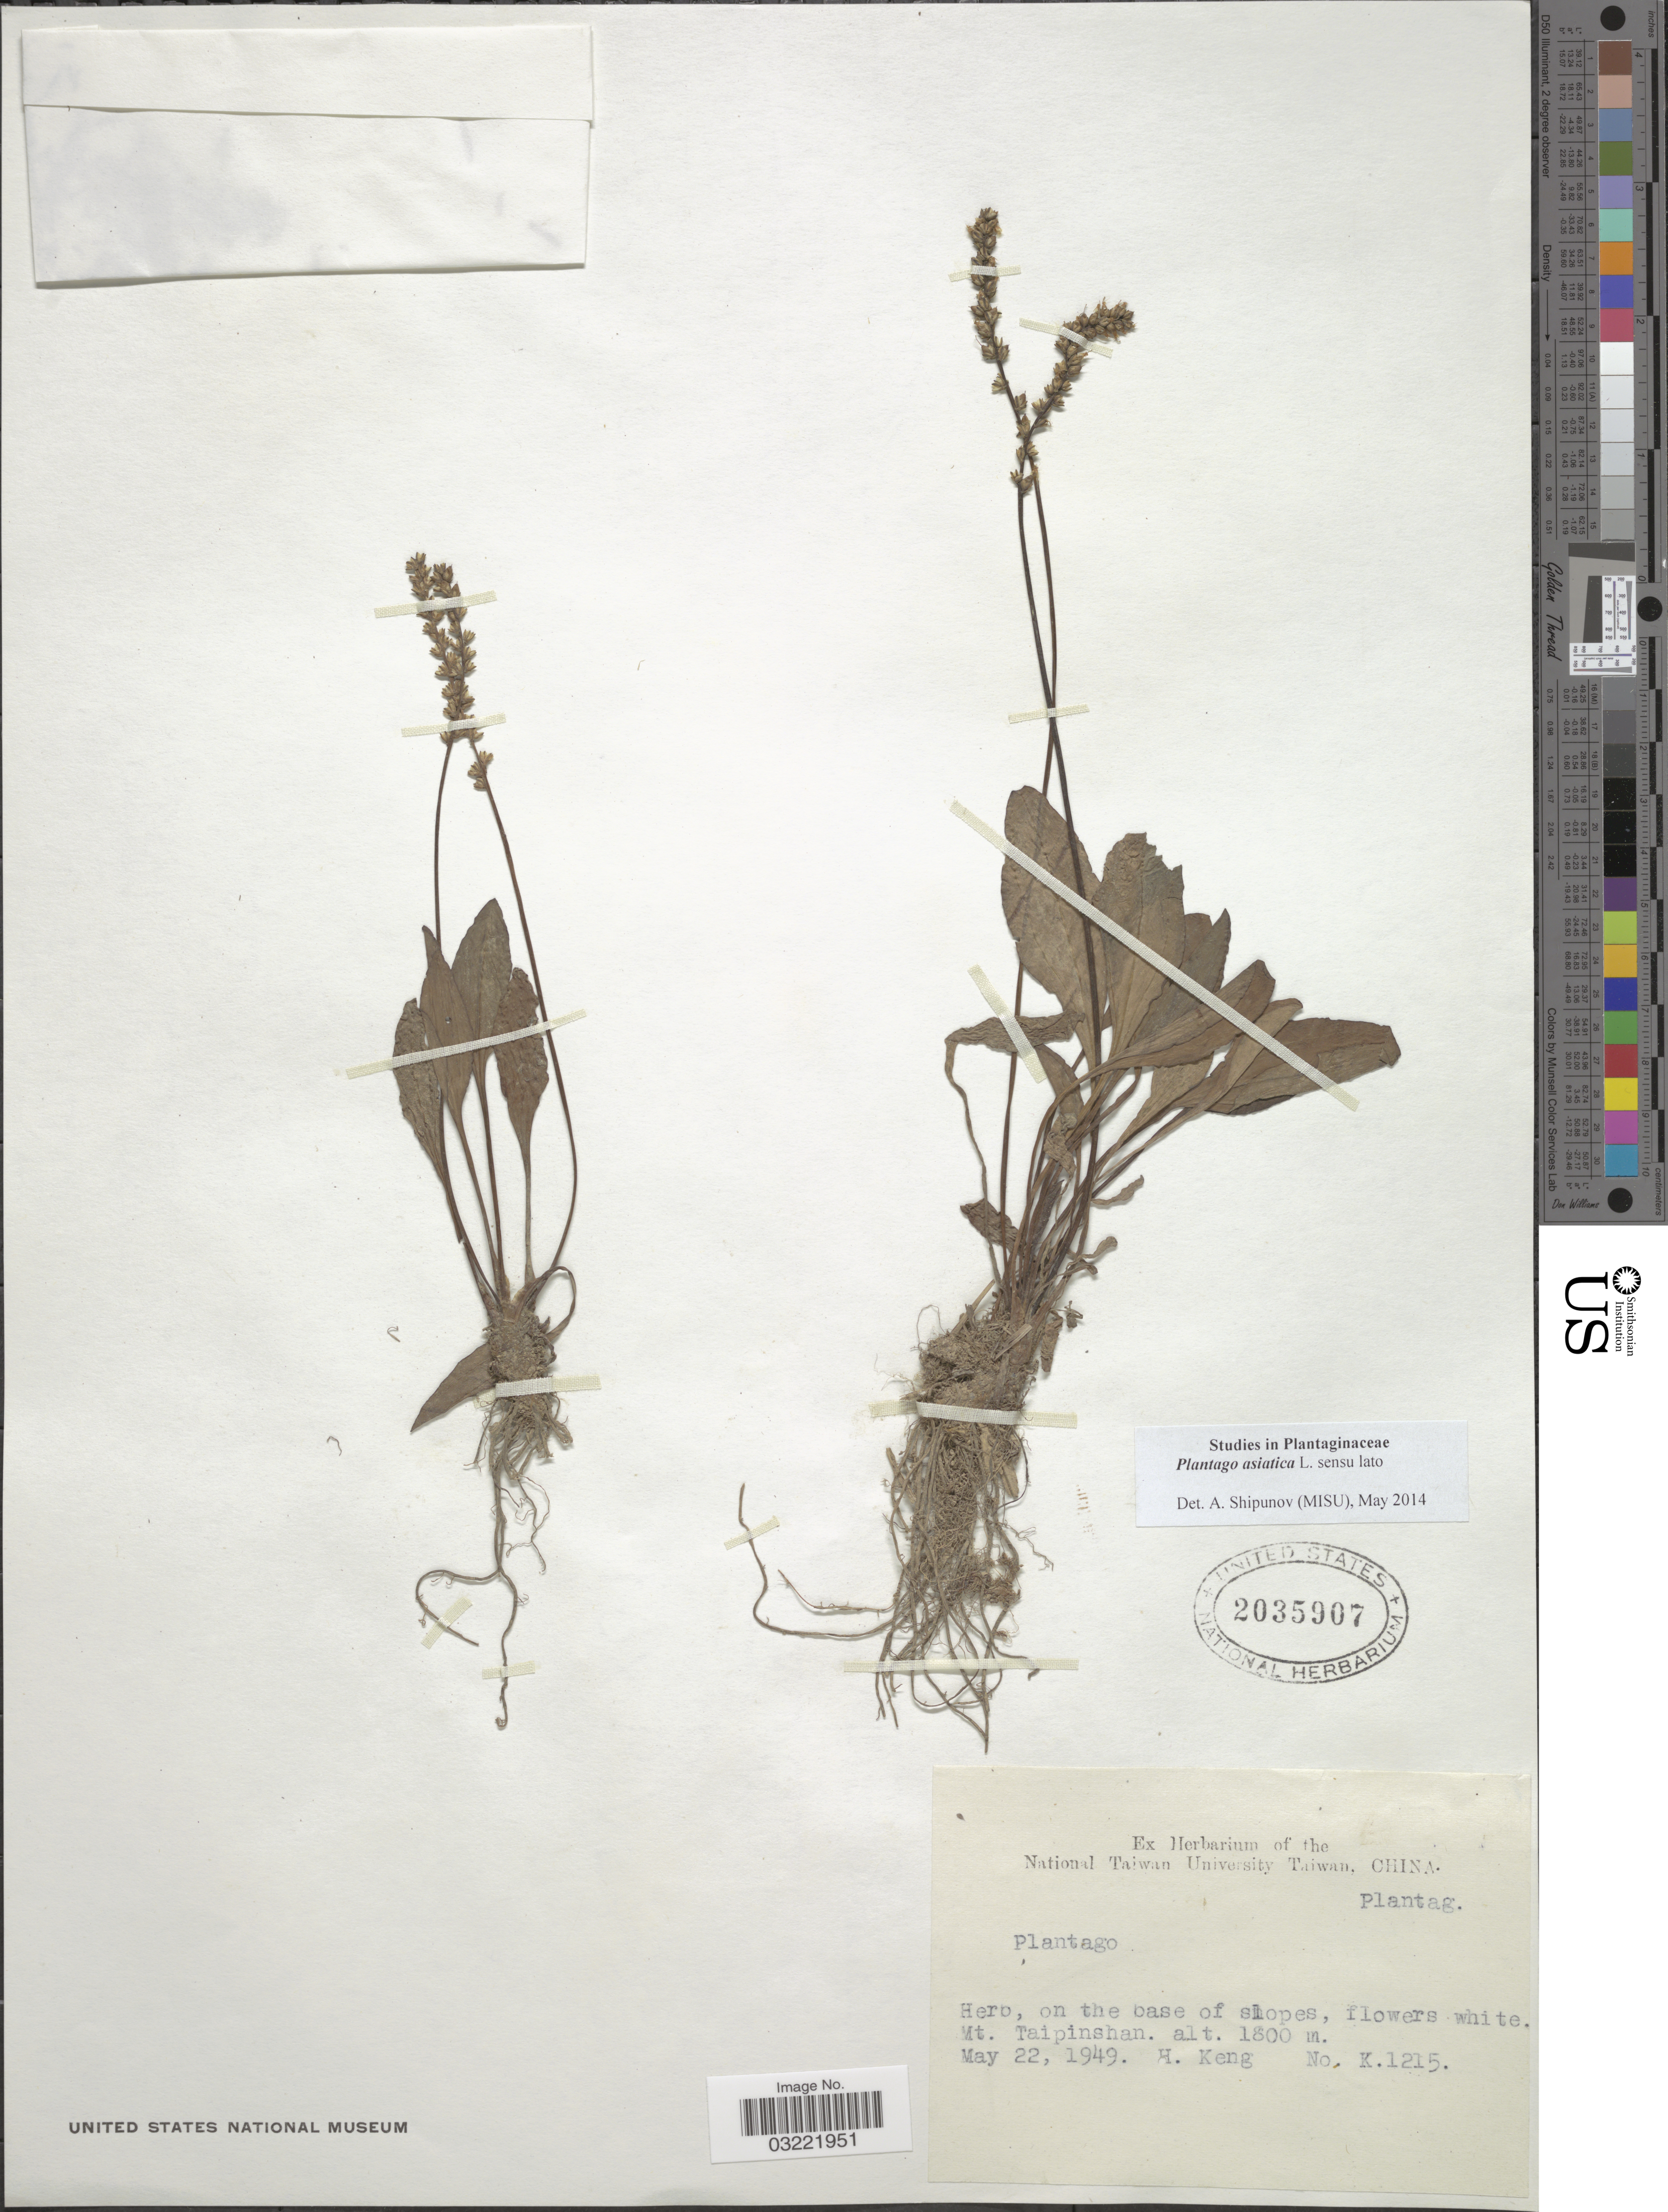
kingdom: Plantae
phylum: Tracheophyta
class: Magnoliopsida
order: Lamiales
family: Plantaginaceae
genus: Plantago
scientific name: Plantago asiatica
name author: L.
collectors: H. Keng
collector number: K1215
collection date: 1949-05-22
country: Taiwan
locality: Mt. Taipinshan.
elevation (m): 1800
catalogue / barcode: US 2035907